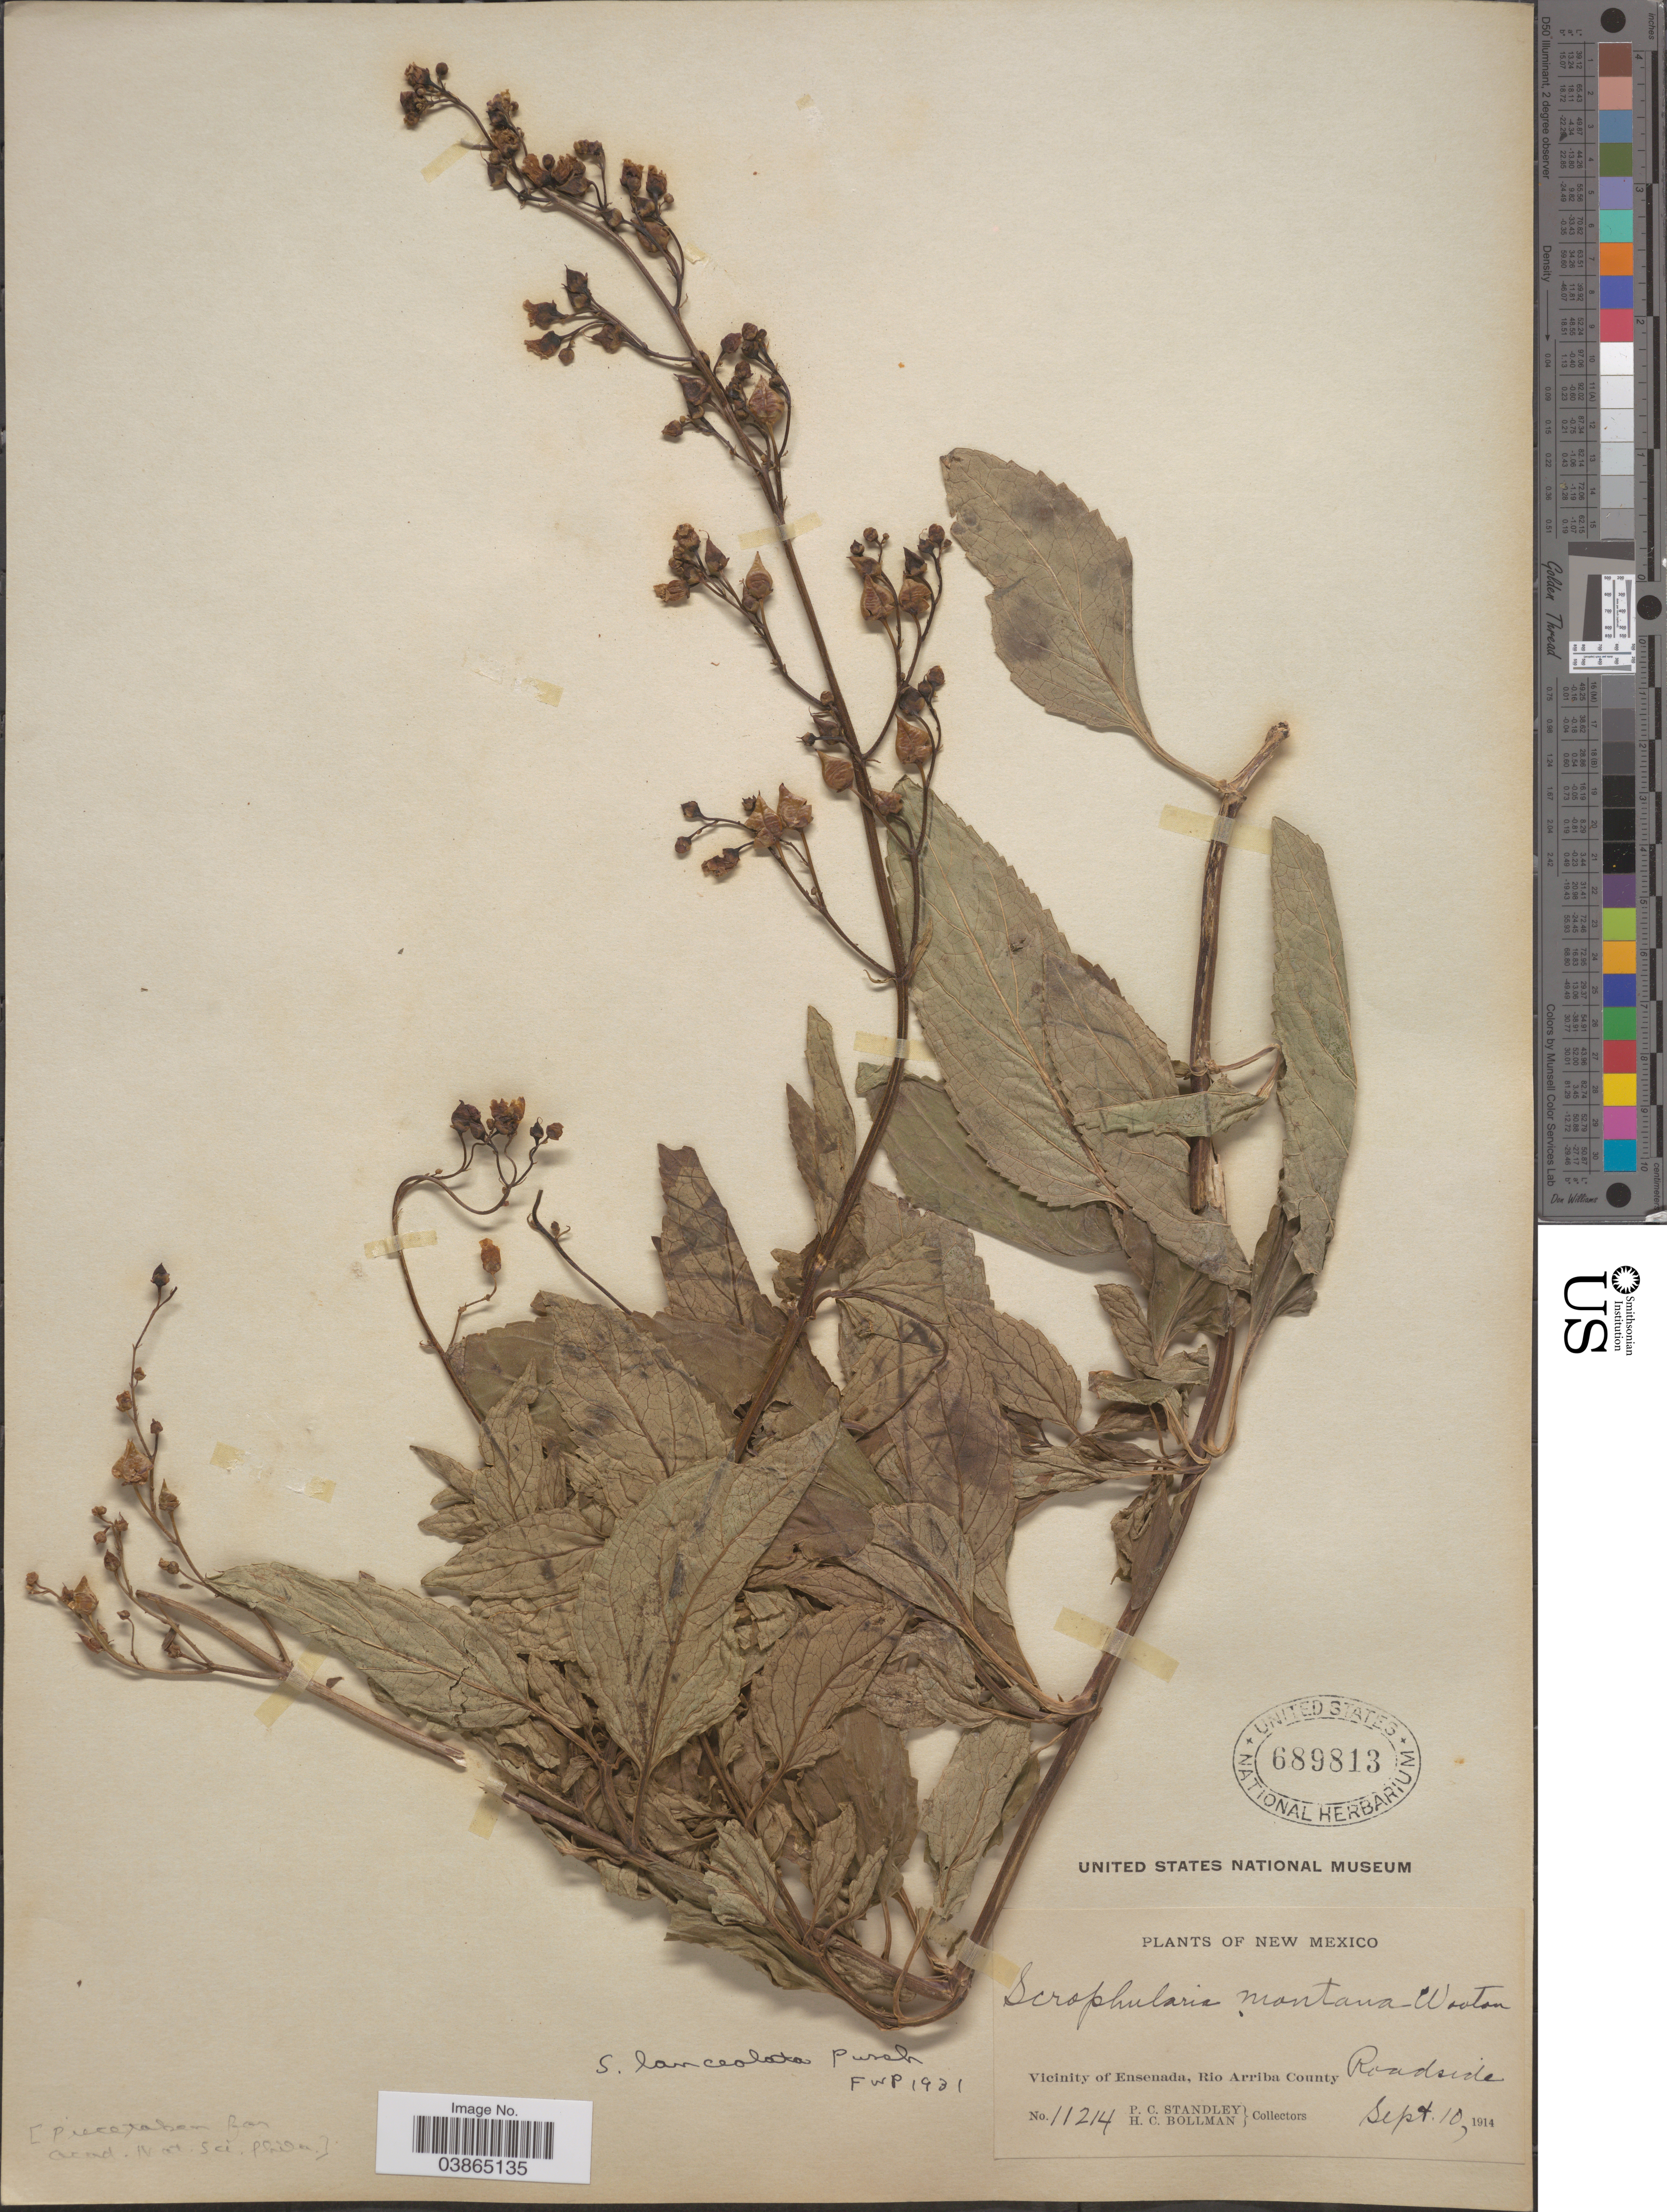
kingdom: Plantae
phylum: Tracheophyta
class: Magnoliopsida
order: Lamiales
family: Scrophulariaceae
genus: Scrophularia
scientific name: Scrophularia lanceolata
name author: Pursh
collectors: P. C. Standley & H. C. Bollman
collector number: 11214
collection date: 1914-09-10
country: United States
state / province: New Mexico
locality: Vicinity of Ensenada, Rio Arriba County.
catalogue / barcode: US 689813